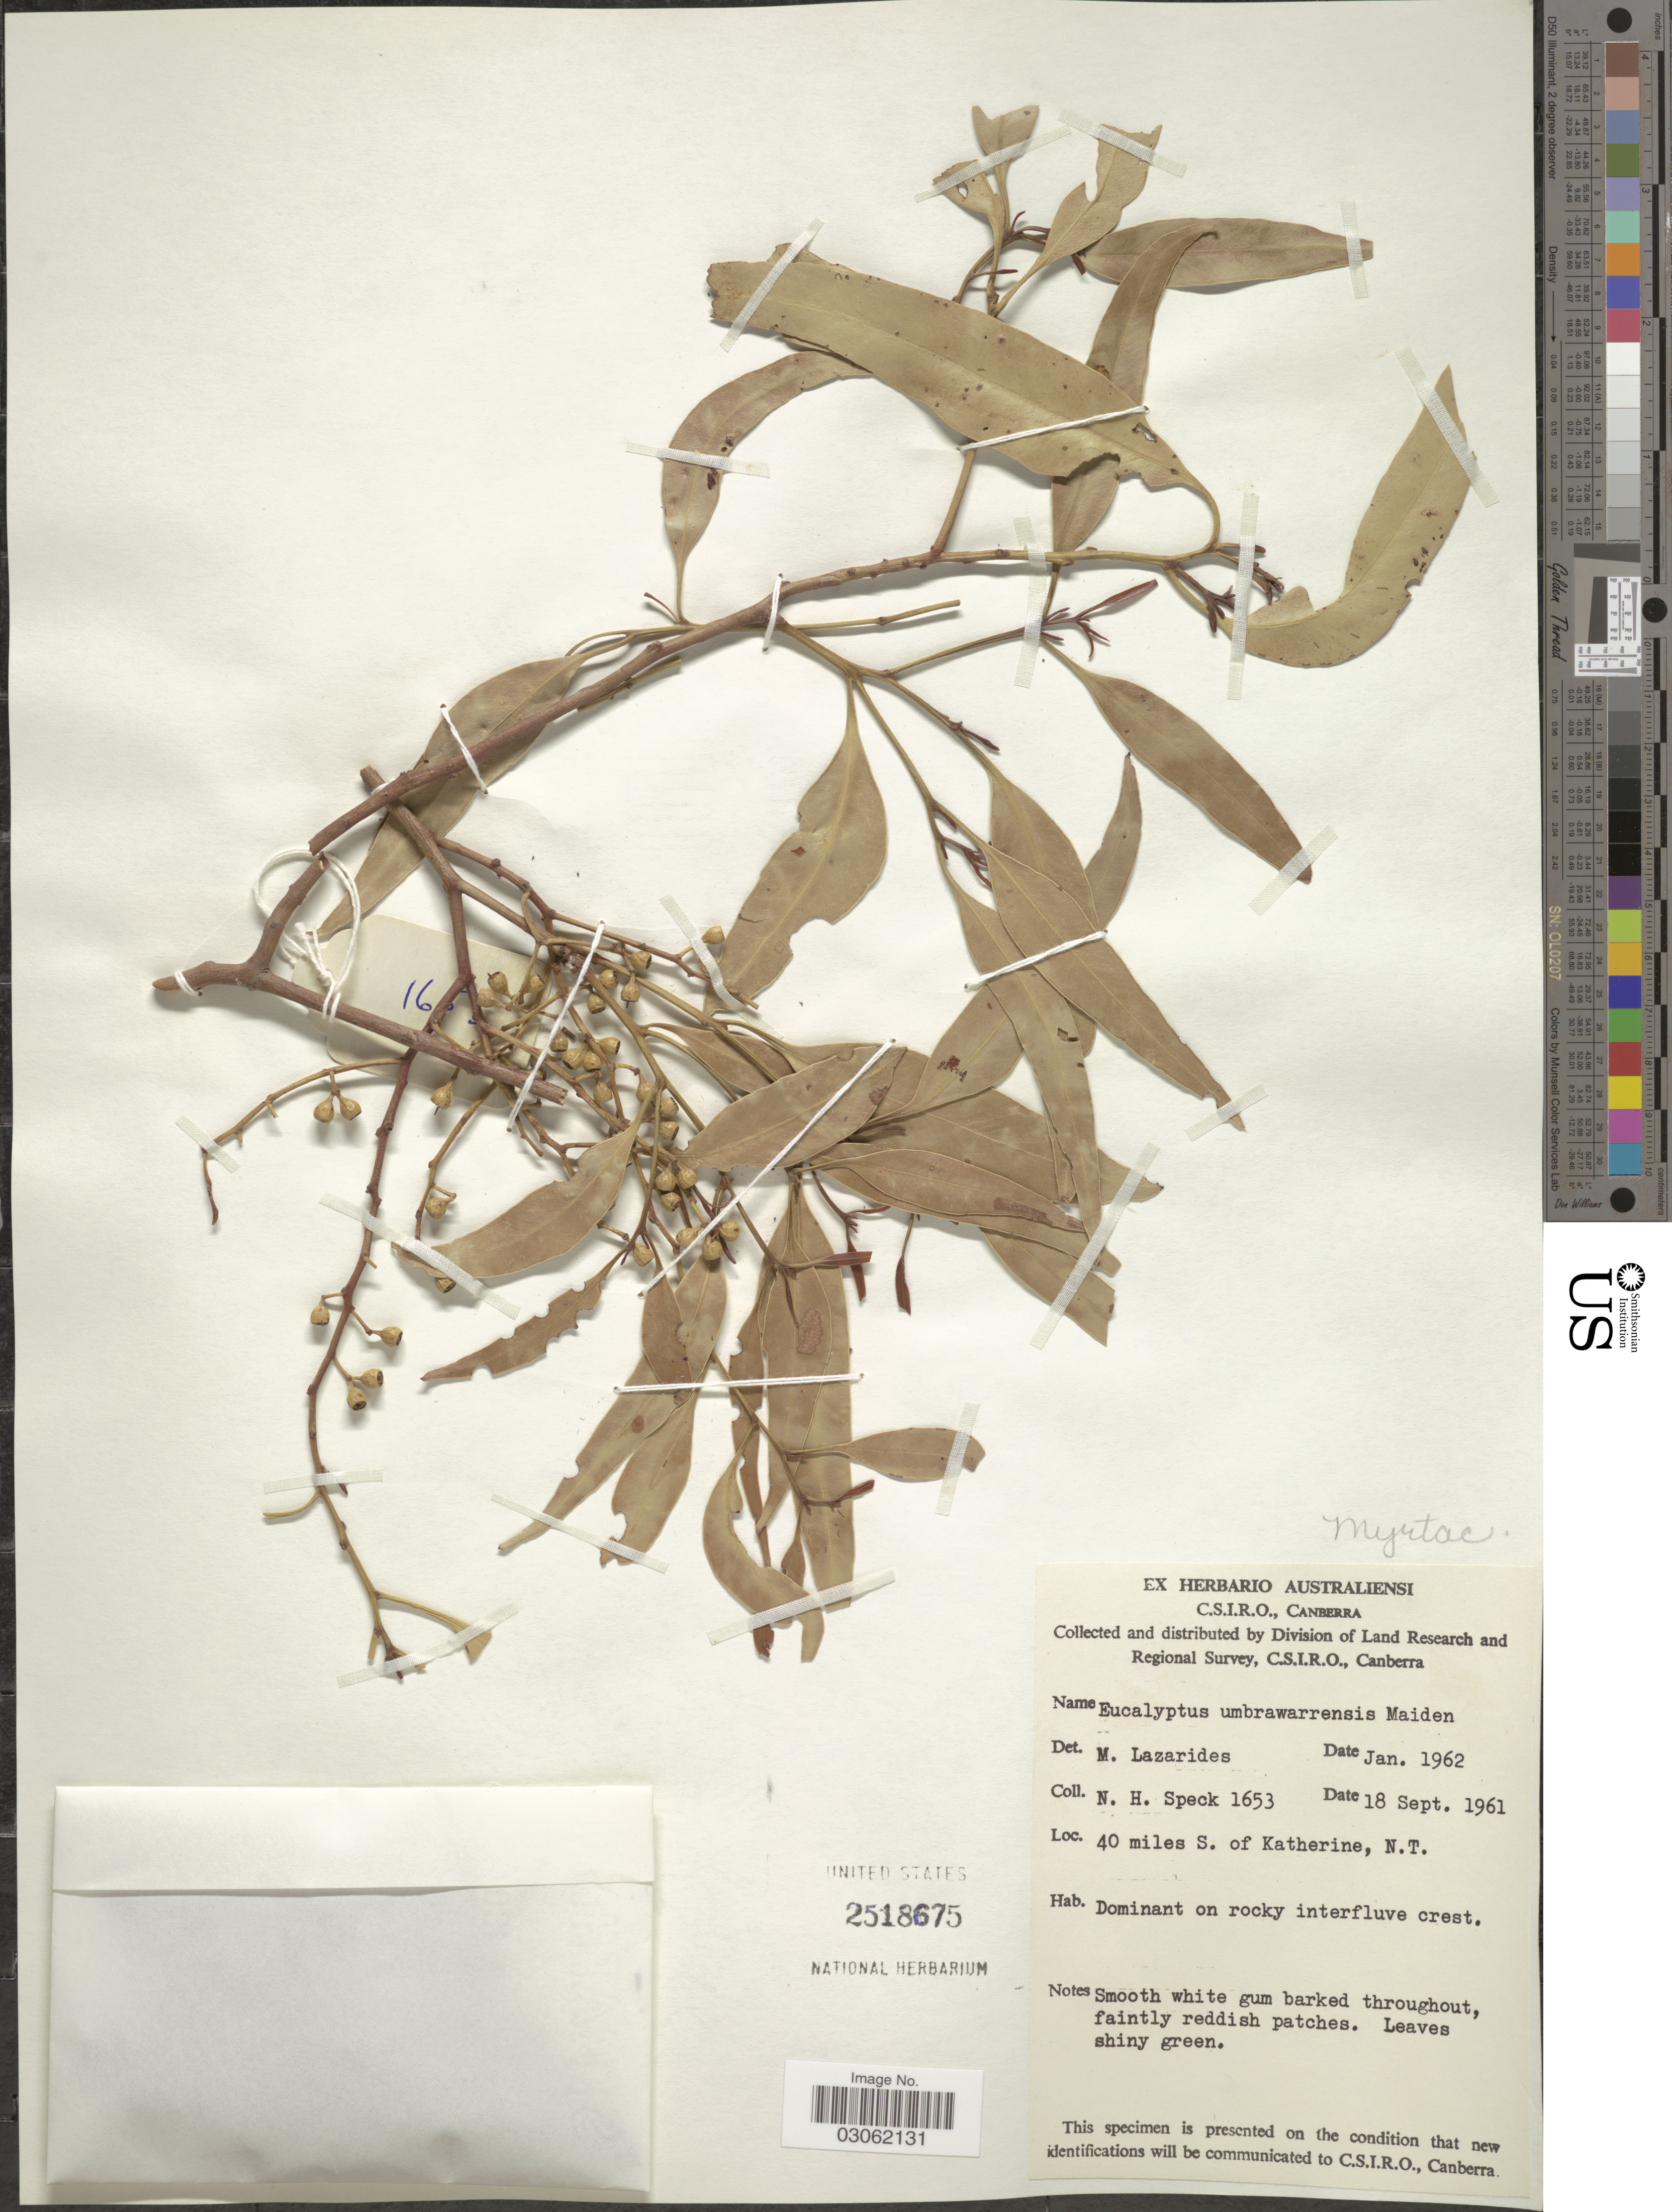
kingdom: Plantae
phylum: Tracheophyta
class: Magnoliopsida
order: Myrtales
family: Myrtaceae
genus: Eucalyptus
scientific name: Eucalyptus umbrawarrensis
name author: Maiden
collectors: N. Speck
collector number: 1653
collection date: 1961-09-18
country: Australia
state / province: Northern Territory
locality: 40 miles S. of Katherine, N. T.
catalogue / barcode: US 2518675